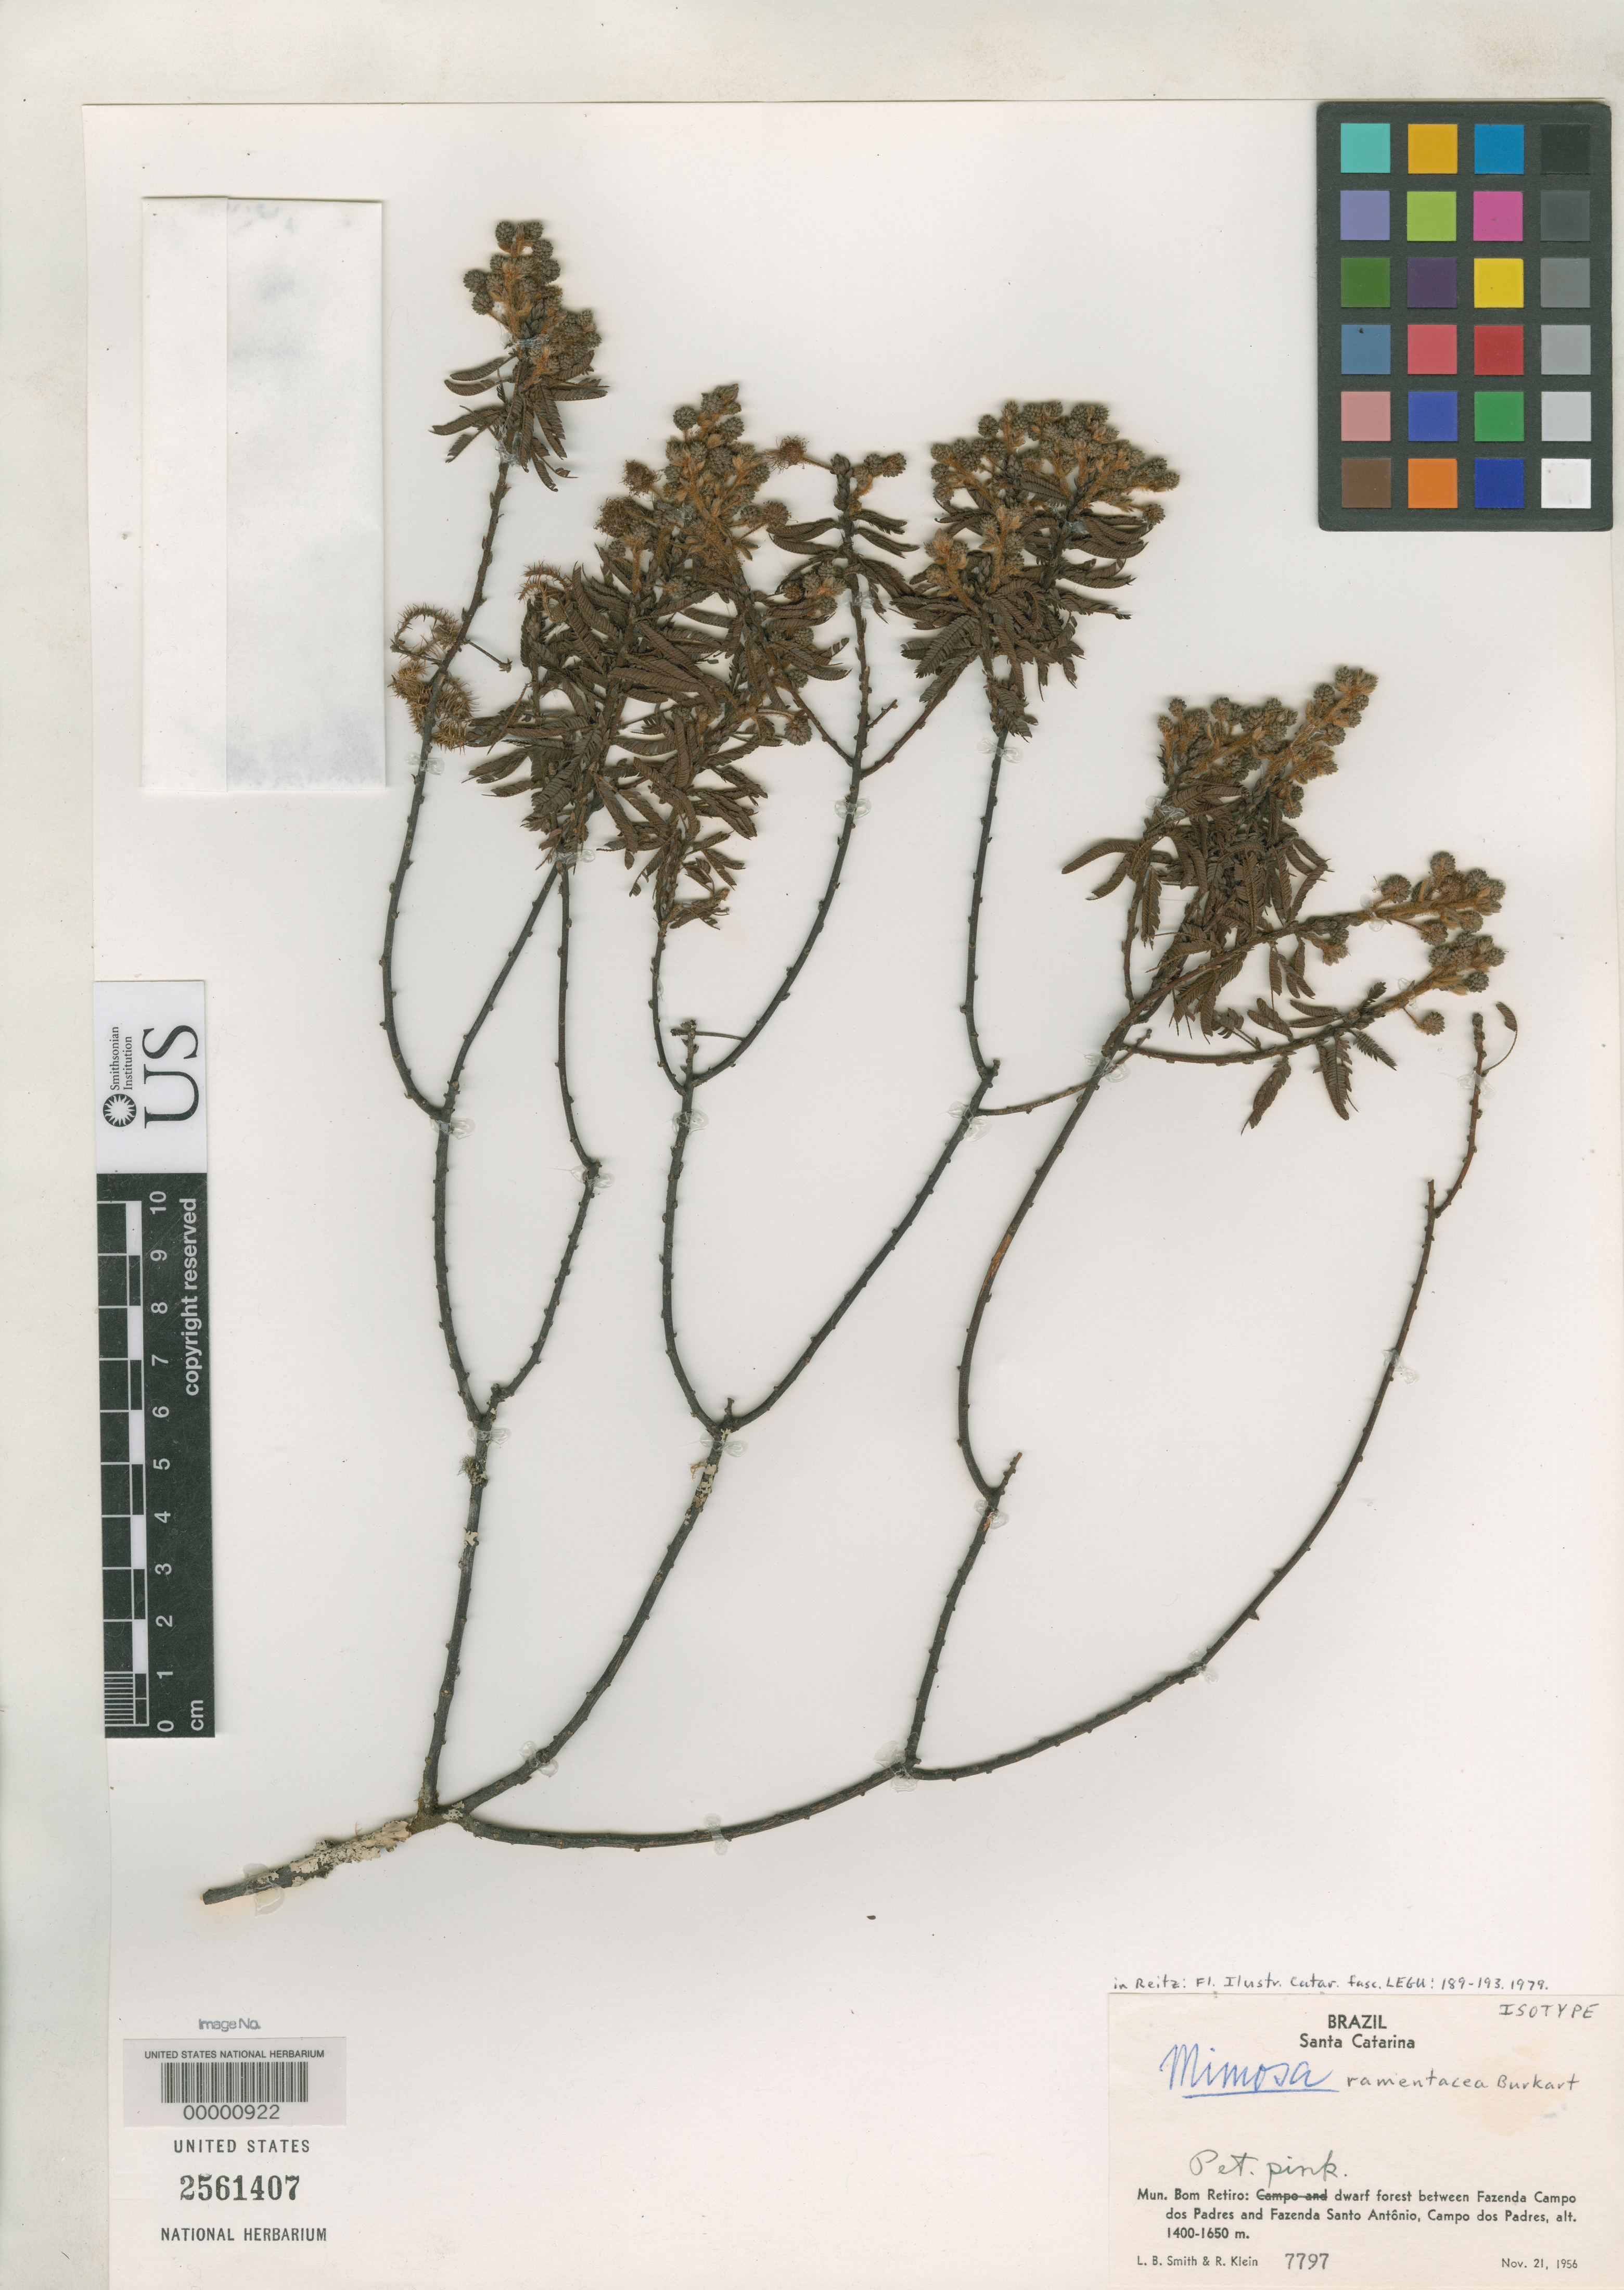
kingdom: Plantae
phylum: Tracheophyta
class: Magnoliopsida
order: Fabales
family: Fabaceae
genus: Mimosa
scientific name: Mimosa ramentacea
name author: Burkart in Reitz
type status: Isotype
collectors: L. Smith & R. M. Klein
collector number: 7797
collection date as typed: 21 Nov 1956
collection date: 1956-11-21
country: Brazil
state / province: Santa Catarina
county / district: Bom Retiro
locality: Between Fazendo Campo dos Padres & Fazendo Santo Antonio, Campo dos Padres.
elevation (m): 1400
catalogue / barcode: US 2561407